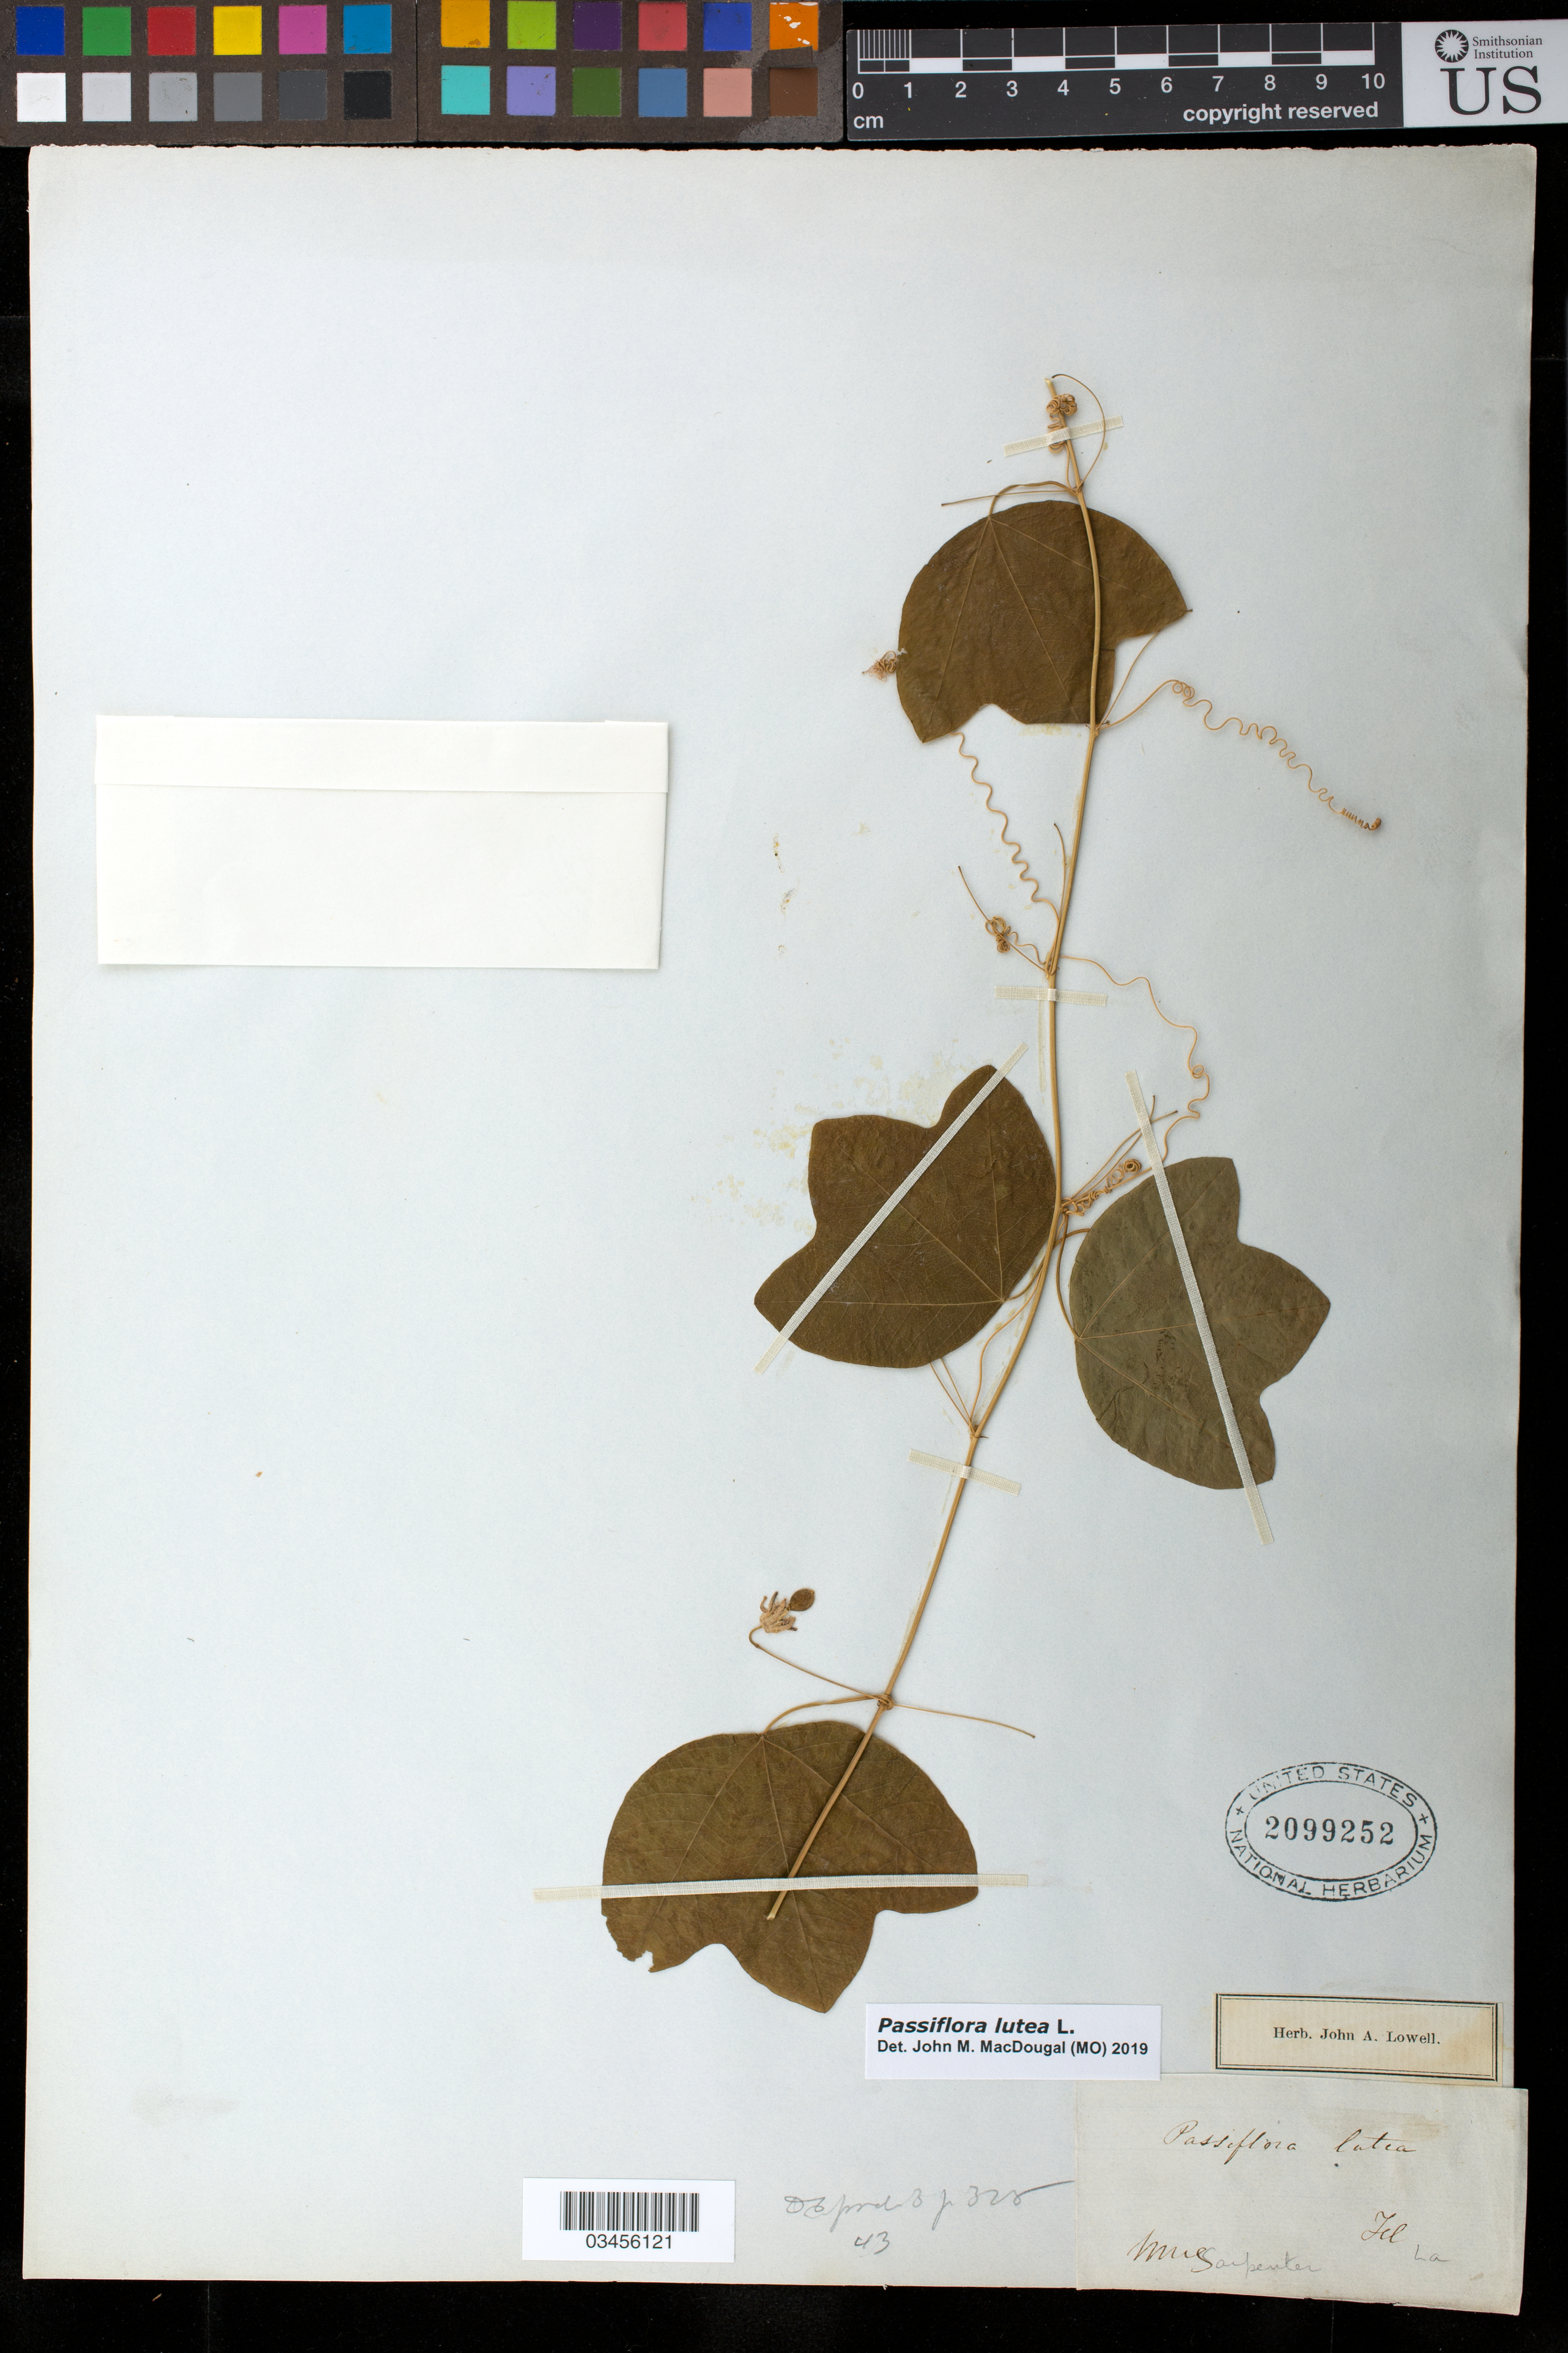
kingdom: Plantae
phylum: Tracheophyta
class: Magnoliopsida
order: Malpighiales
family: Passifloraceae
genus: Passiflora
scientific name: Passiflora lutea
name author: L.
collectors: -. Carpenter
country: United States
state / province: Louisiana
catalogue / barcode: US 2099252